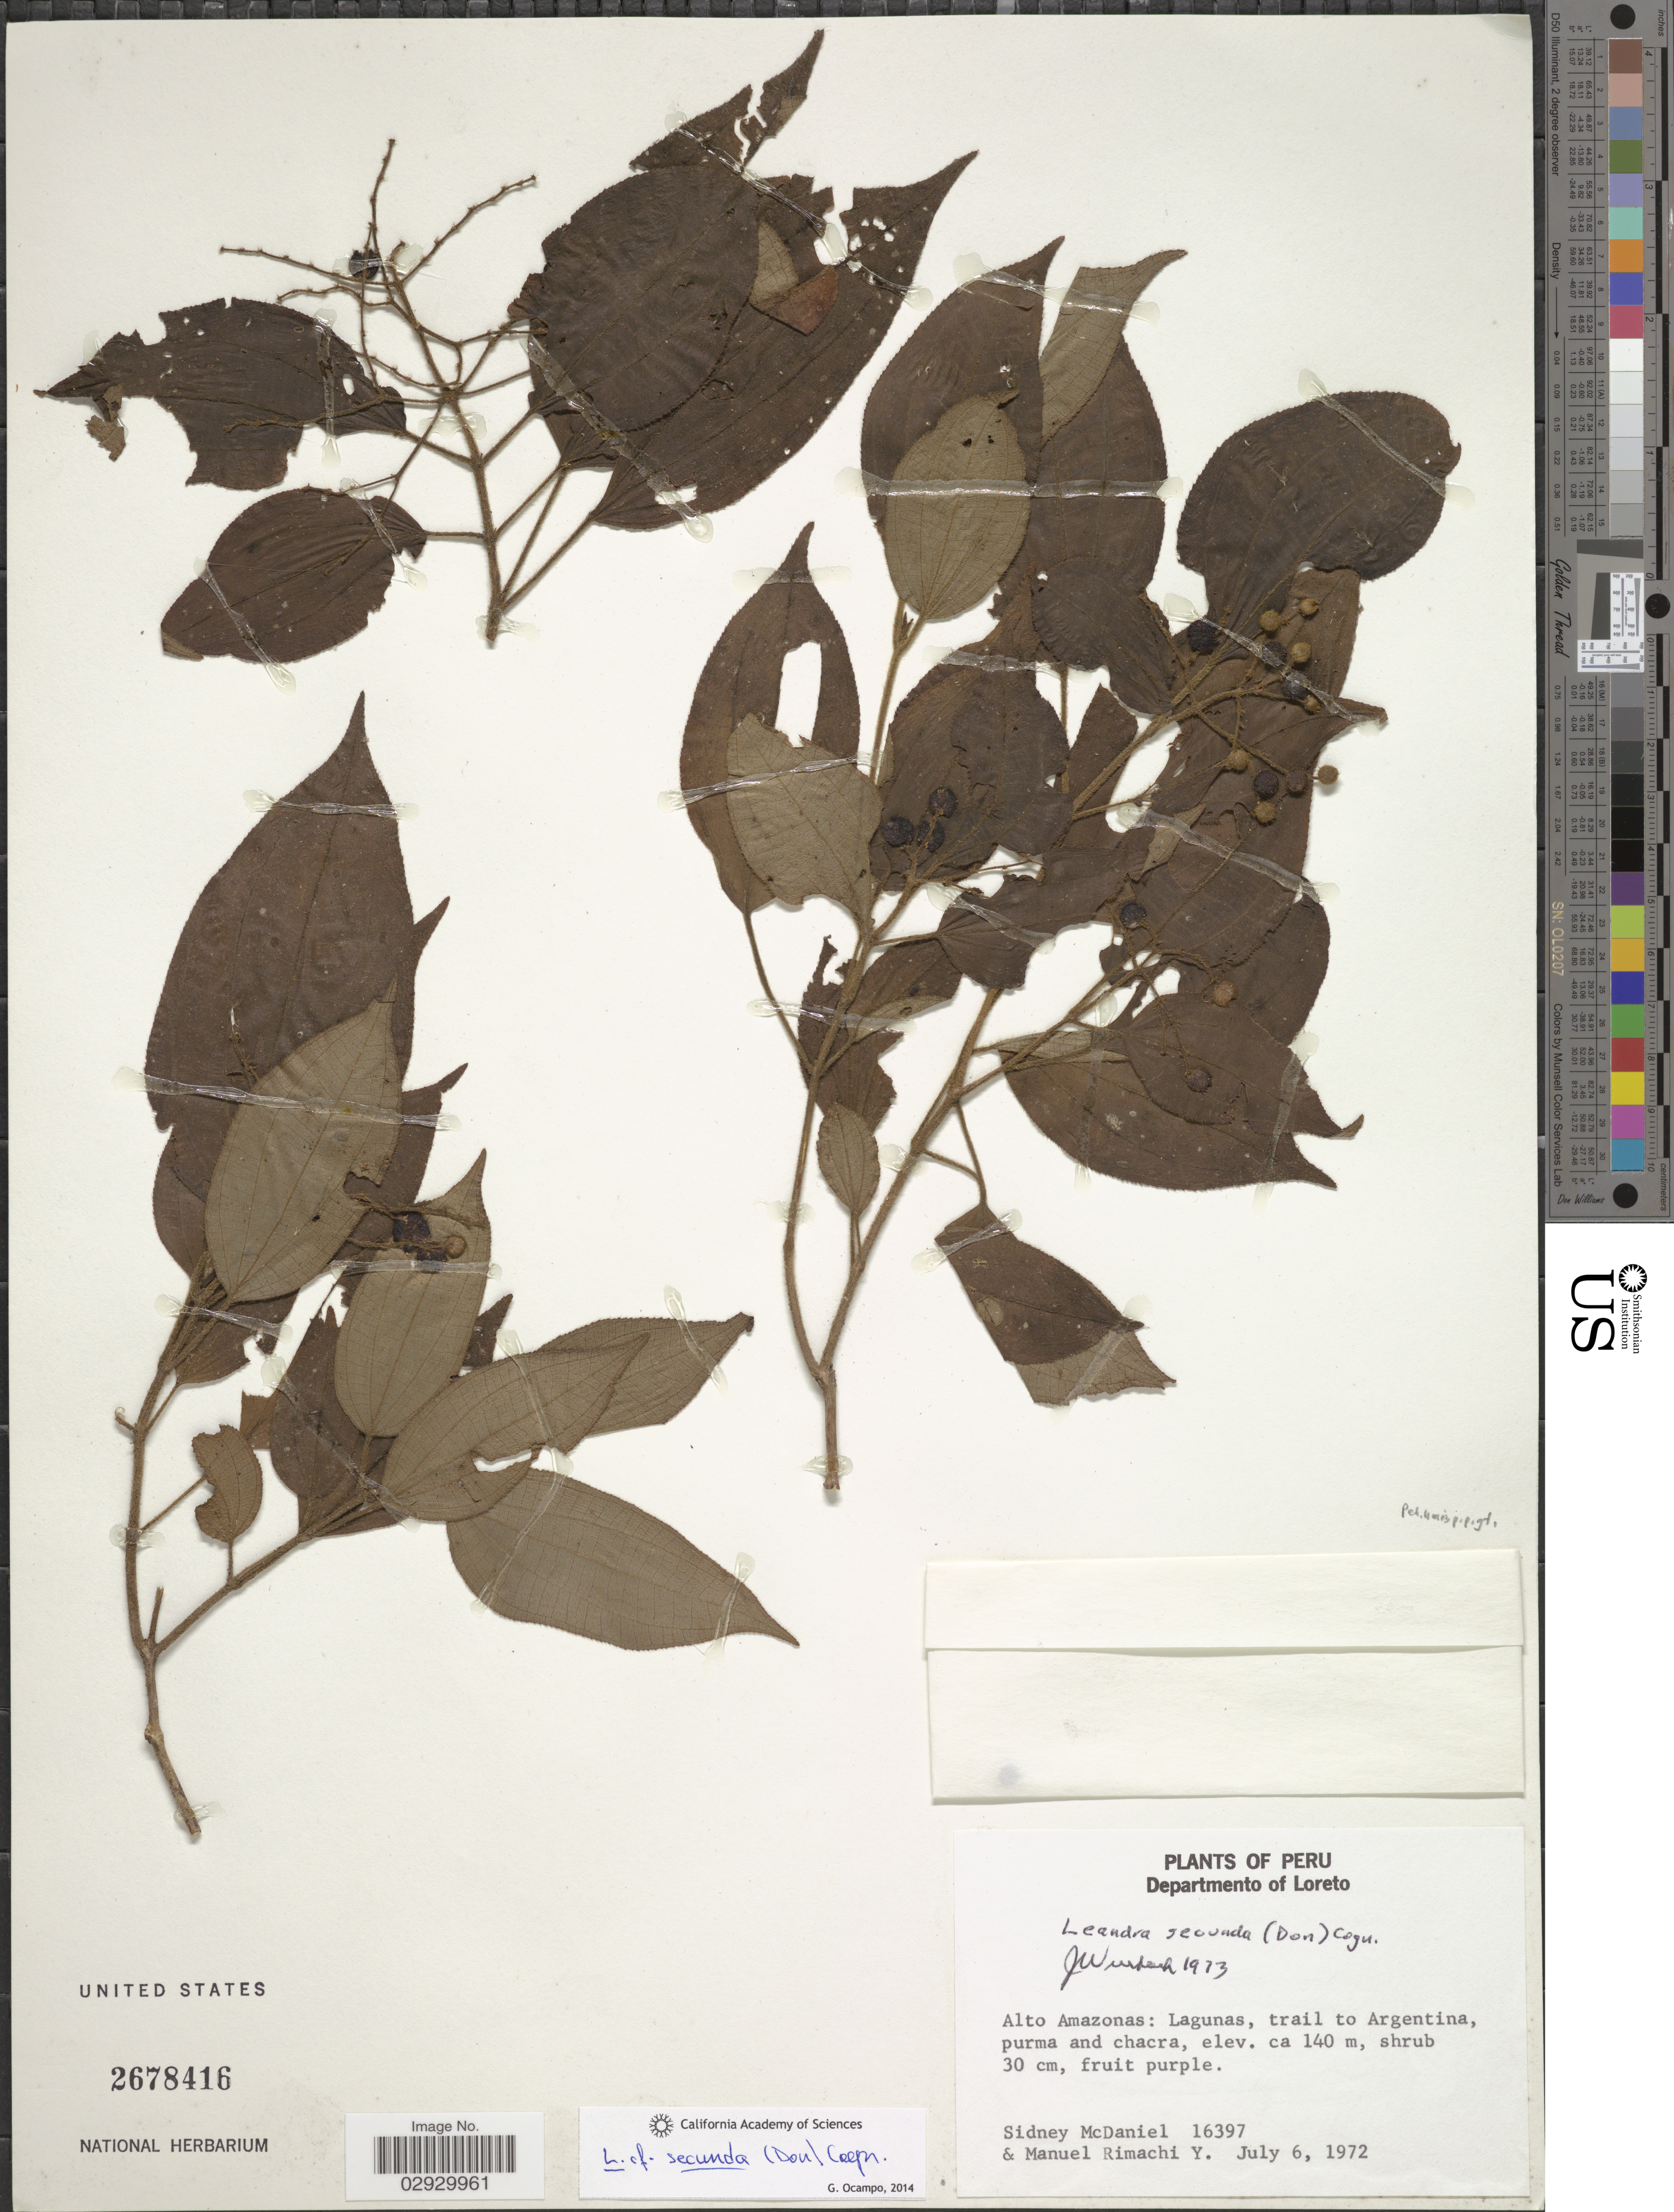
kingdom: Plantae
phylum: Tracheophyta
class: Magnoliopsida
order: Myrtales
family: Melastomataceae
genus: Leandra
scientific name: Leandra secunda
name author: (D. Don) Cogn.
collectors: S. McDaniel & M. Rimachi Y.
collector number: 16397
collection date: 1972-07-06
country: Peru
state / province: Loreto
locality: Departmento of Loreto, Alto Amazonas: Lagunas, trail to Argentina.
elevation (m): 140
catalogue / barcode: US 2678416